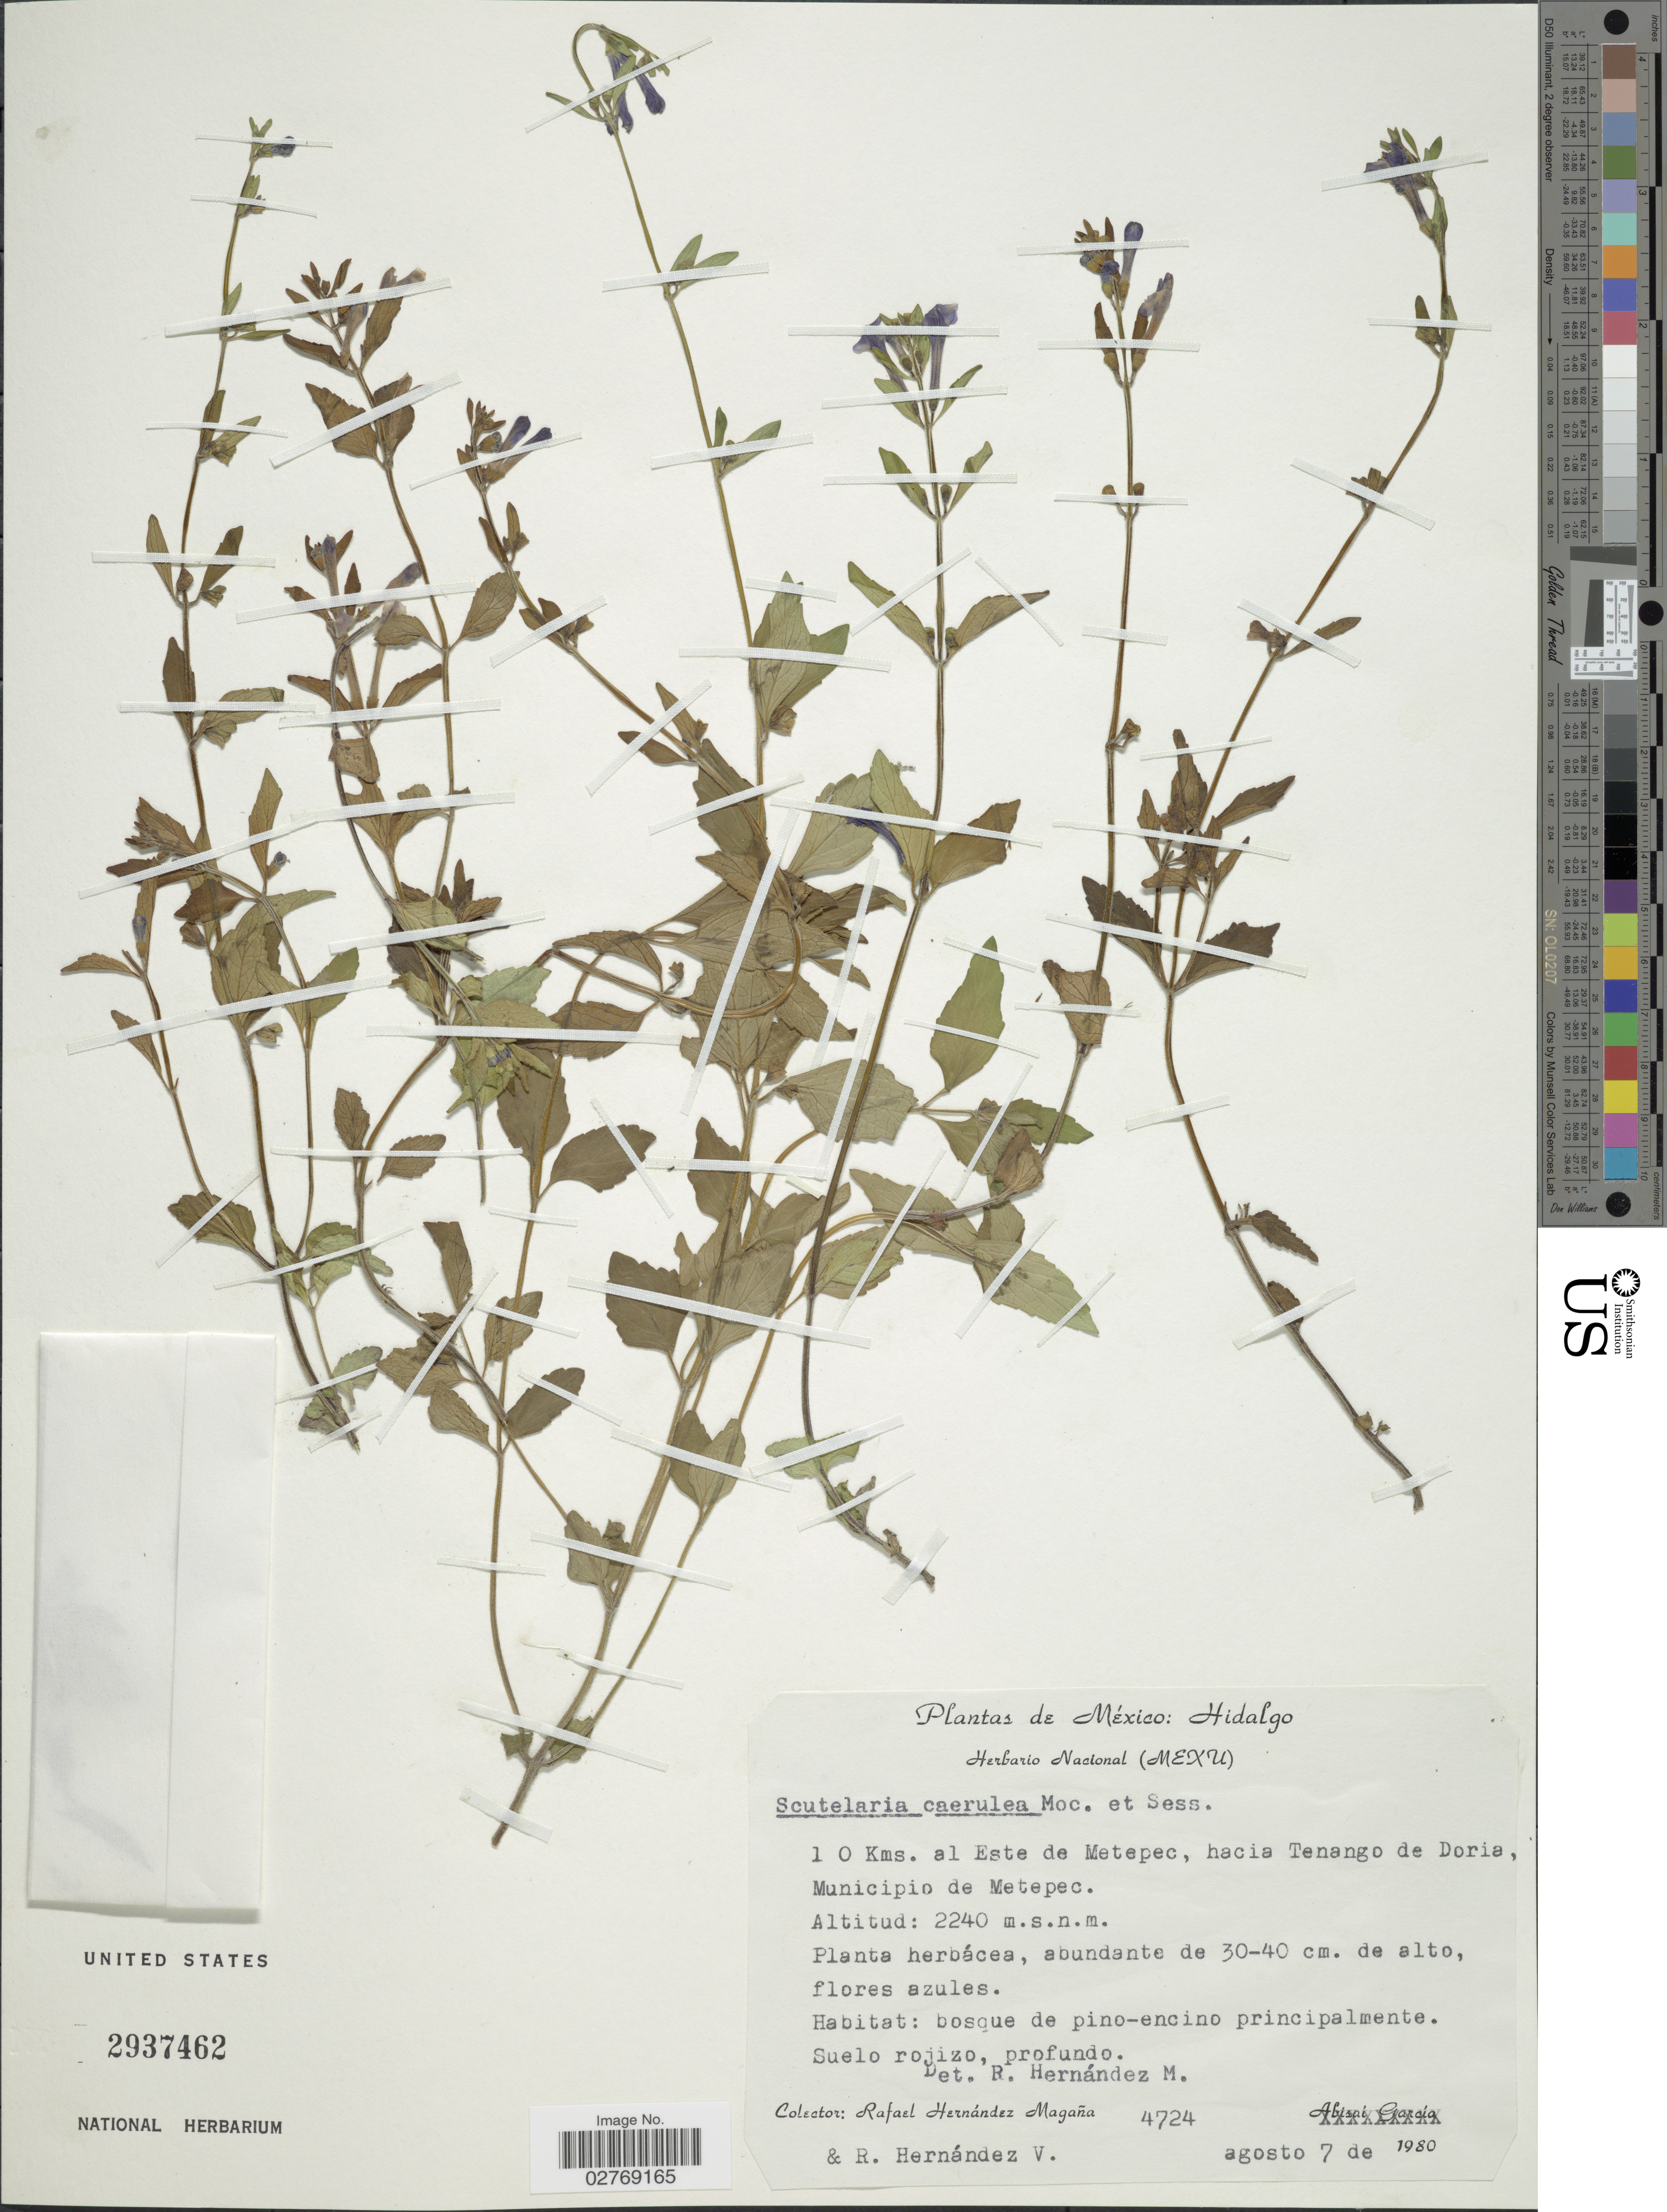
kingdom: Plantae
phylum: Tracheophyta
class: Magnoliopsida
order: Lamiales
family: Lamiaceae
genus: Scutellaria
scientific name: Scutellaria dumetorum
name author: Schltdl.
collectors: R. Hernández-M. & R. Hernandez V.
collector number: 4724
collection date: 1980-08-07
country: Mexico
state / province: Hidalgo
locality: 10 Kms. al Este de Metepec, hacia Tenango de Doria, Municipio de Metepec.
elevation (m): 2240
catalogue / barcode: US 2937462